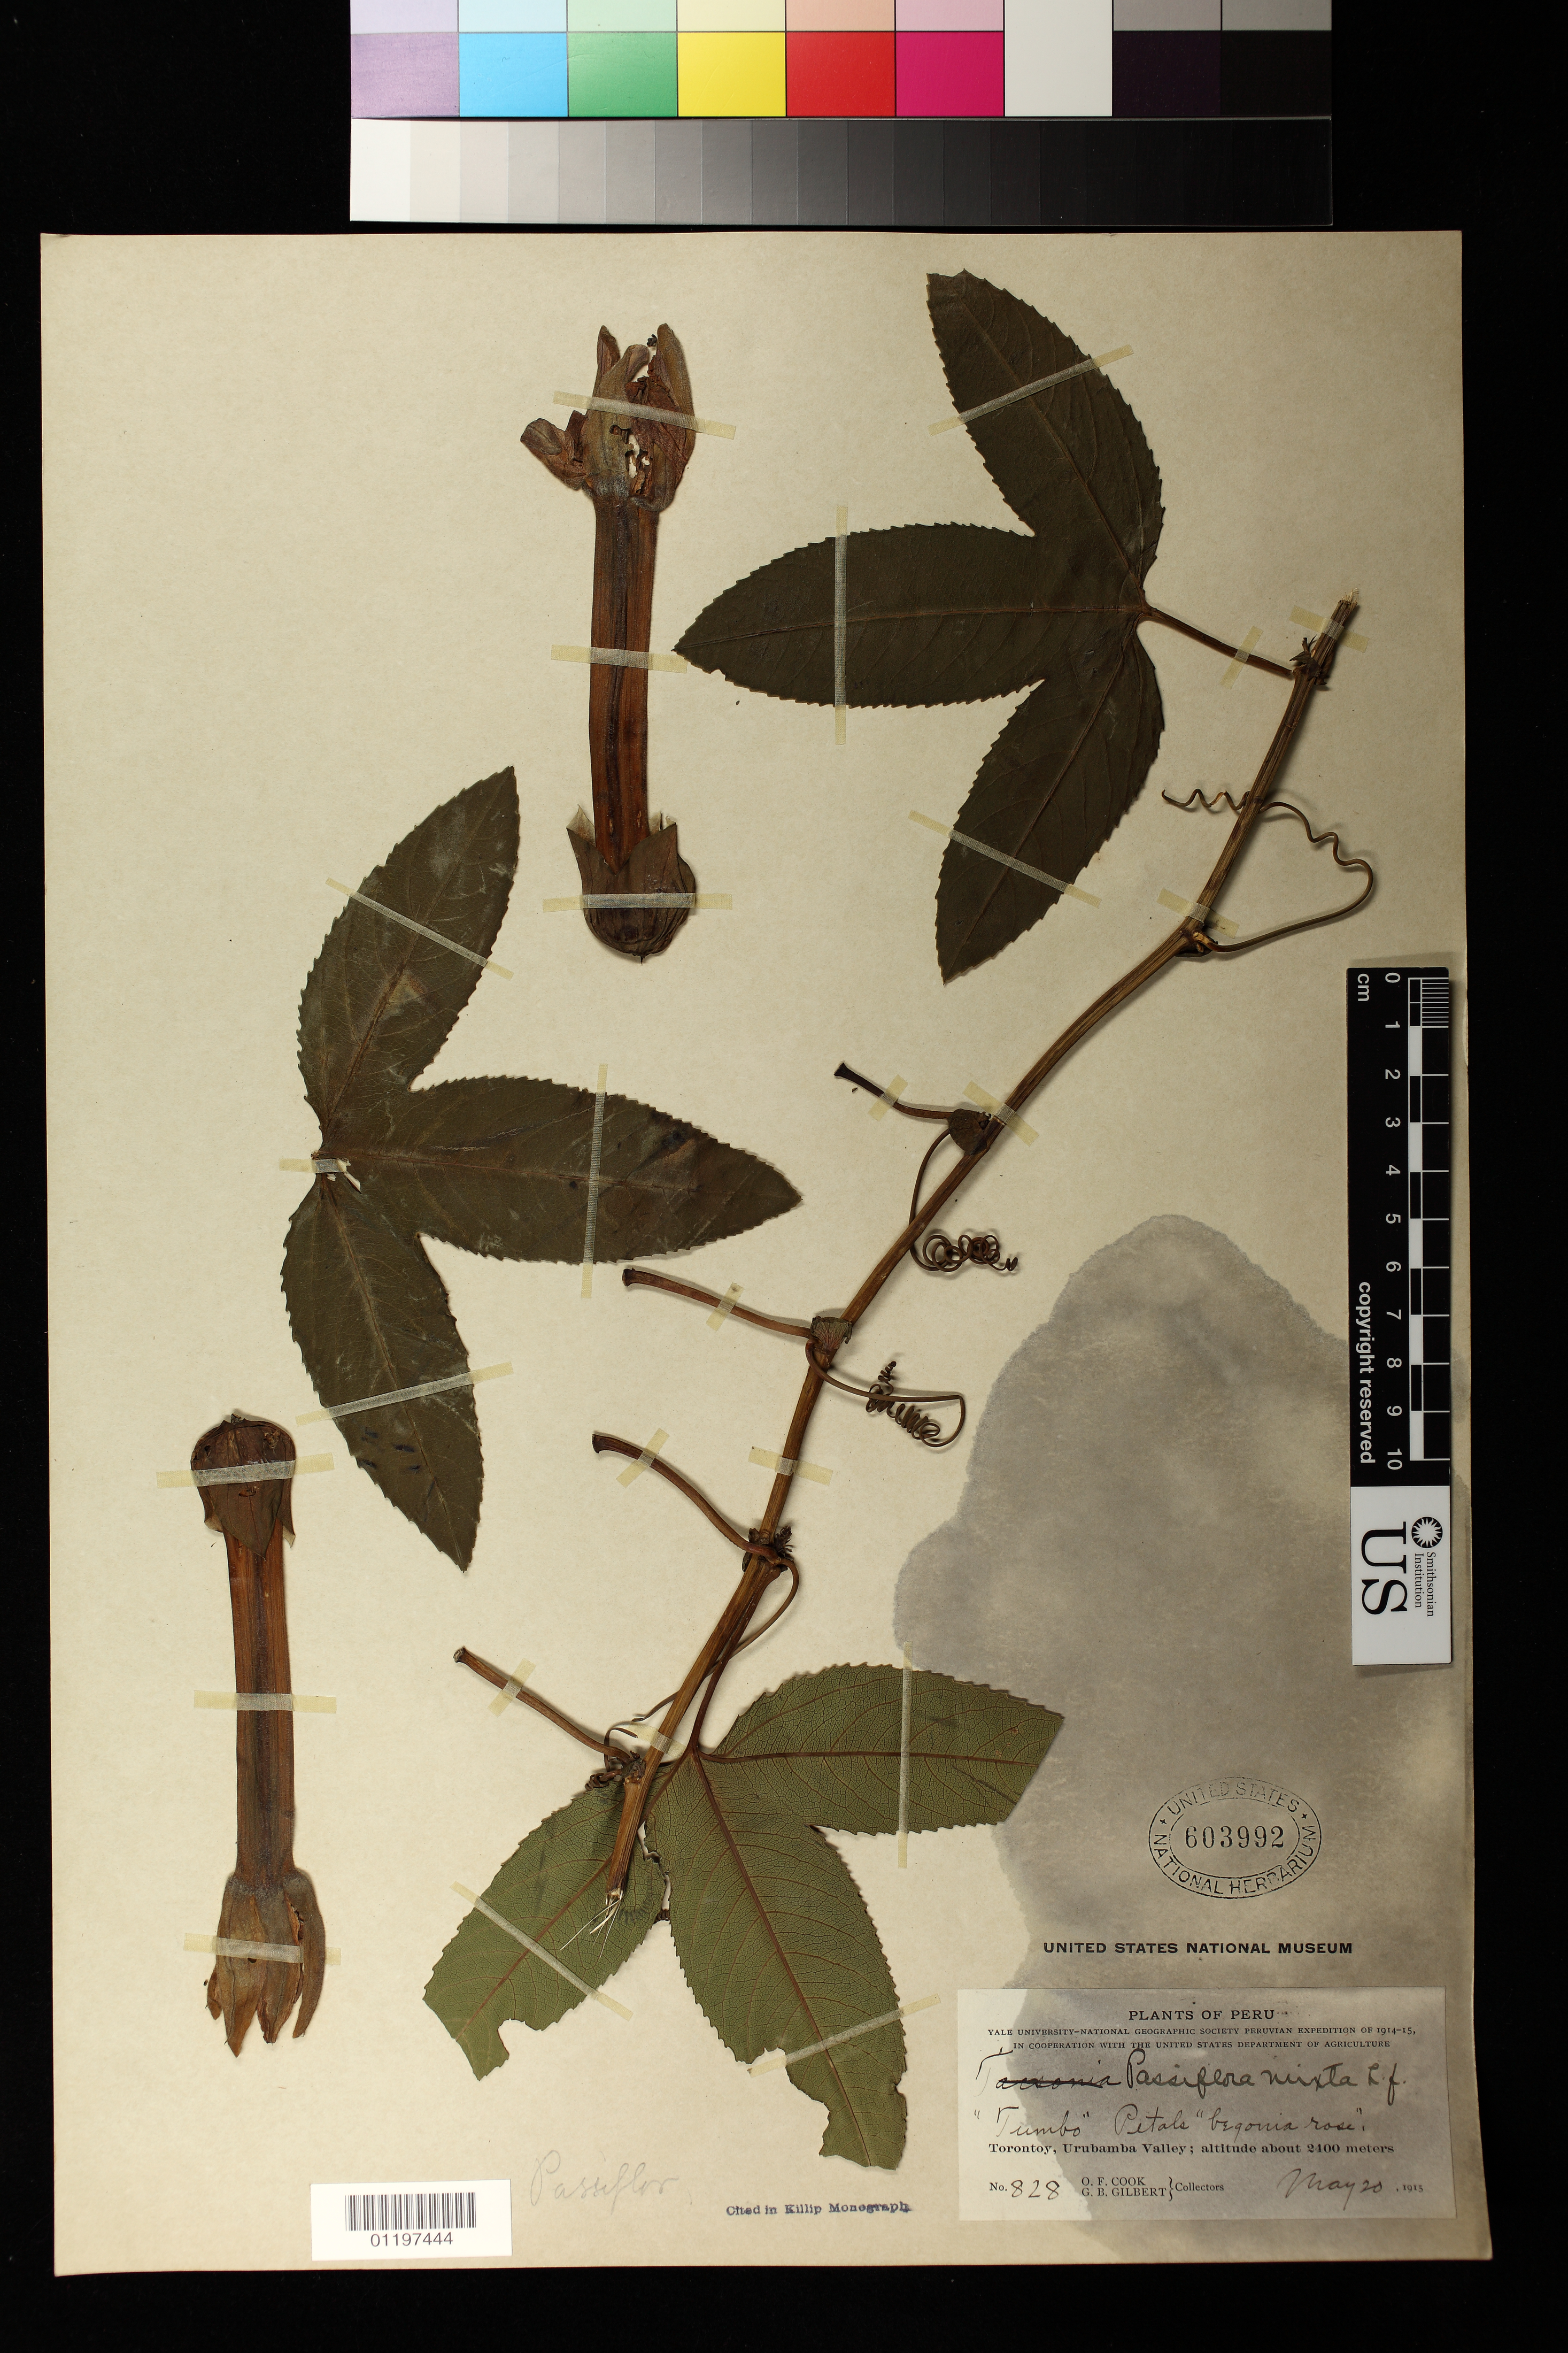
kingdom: Plantae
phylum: Tracheophyta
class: Magnoliopsida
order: Malpighiales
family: Passifloraceae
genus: Passiflora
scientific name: Passiflora mixta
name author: L. f.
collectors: O. F. Cook & G. B. Gilbert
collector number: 828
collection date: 1913-05-20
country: Peru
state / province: Cusco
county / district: Urubamba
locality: Torontoy, Urubamba Valley;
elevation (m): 2400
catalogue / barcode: US 603992